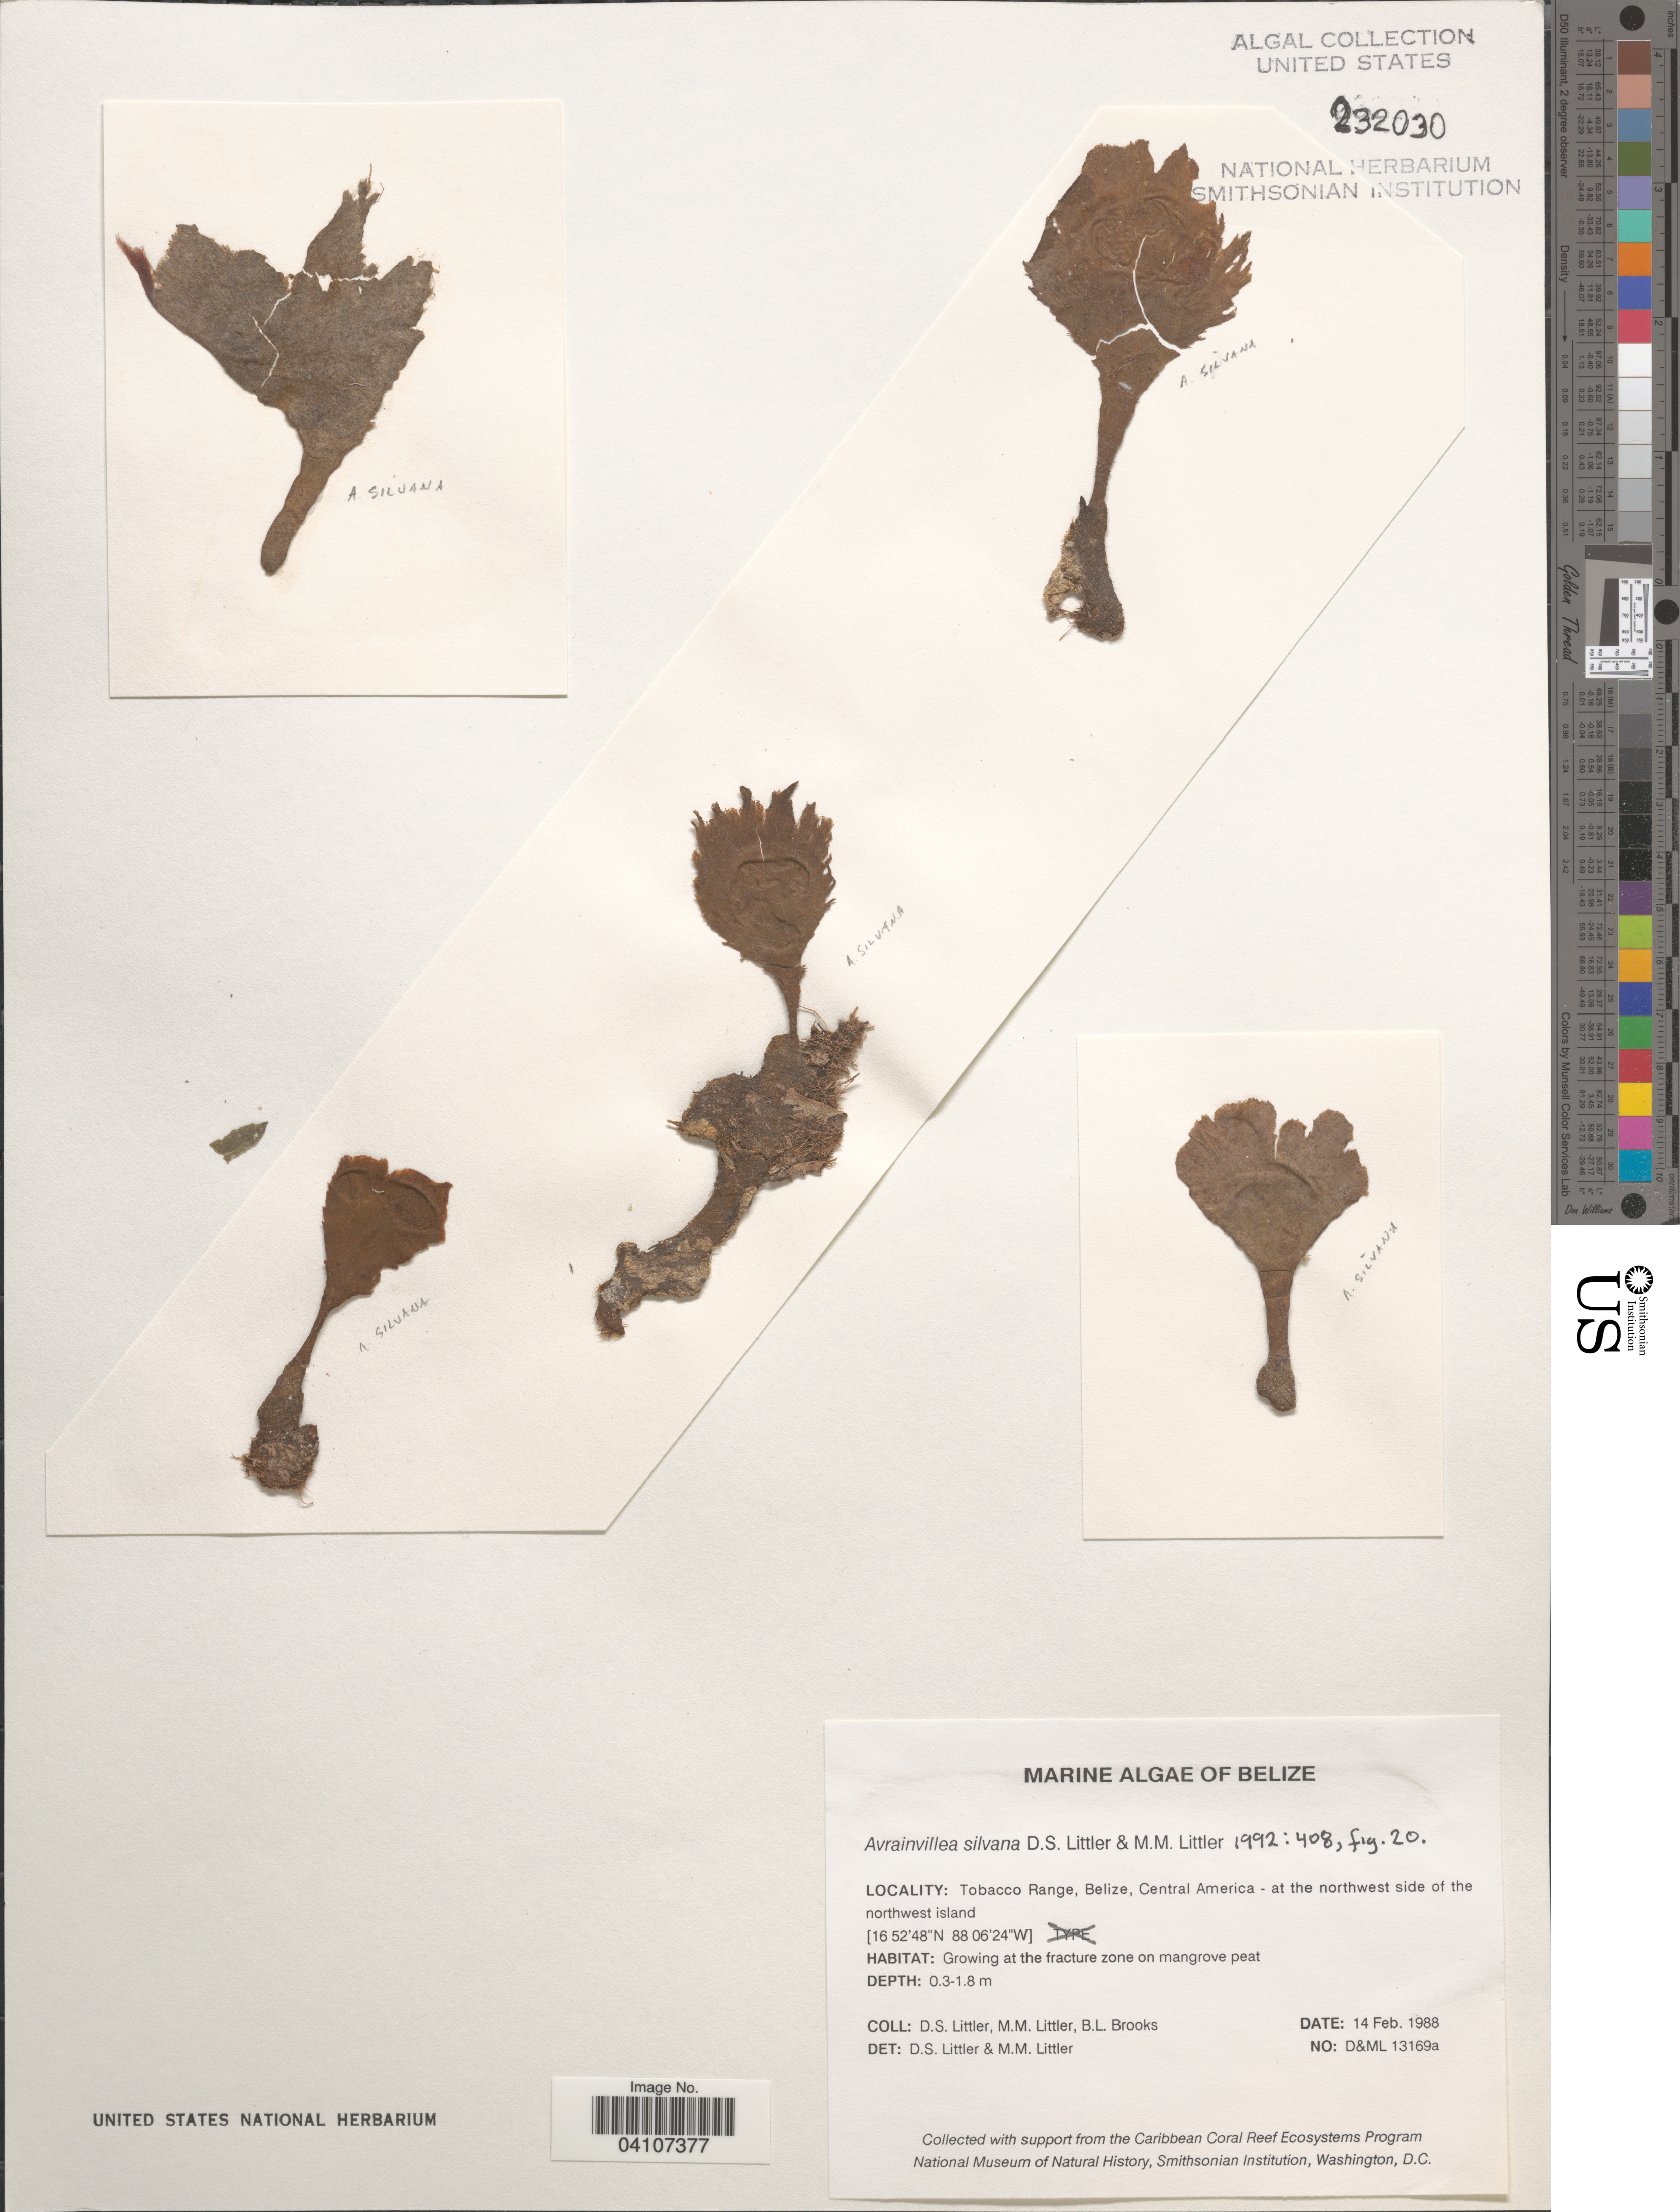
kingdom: Plantae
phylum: Chlorophyta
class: Ulvophyceae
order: Bryopsidales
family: Dichotomosiphonaceae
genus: Avrainvillea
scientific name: Avrainvillea silvana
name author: D.S. Littler & Littler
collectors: D. S. Littler & B. Brooks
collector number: D&ML 13169a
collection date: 1988-02-14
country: Belize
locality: Tobacco Range, Central America - at the northwest side of the northwest island.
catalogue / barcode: US 232030